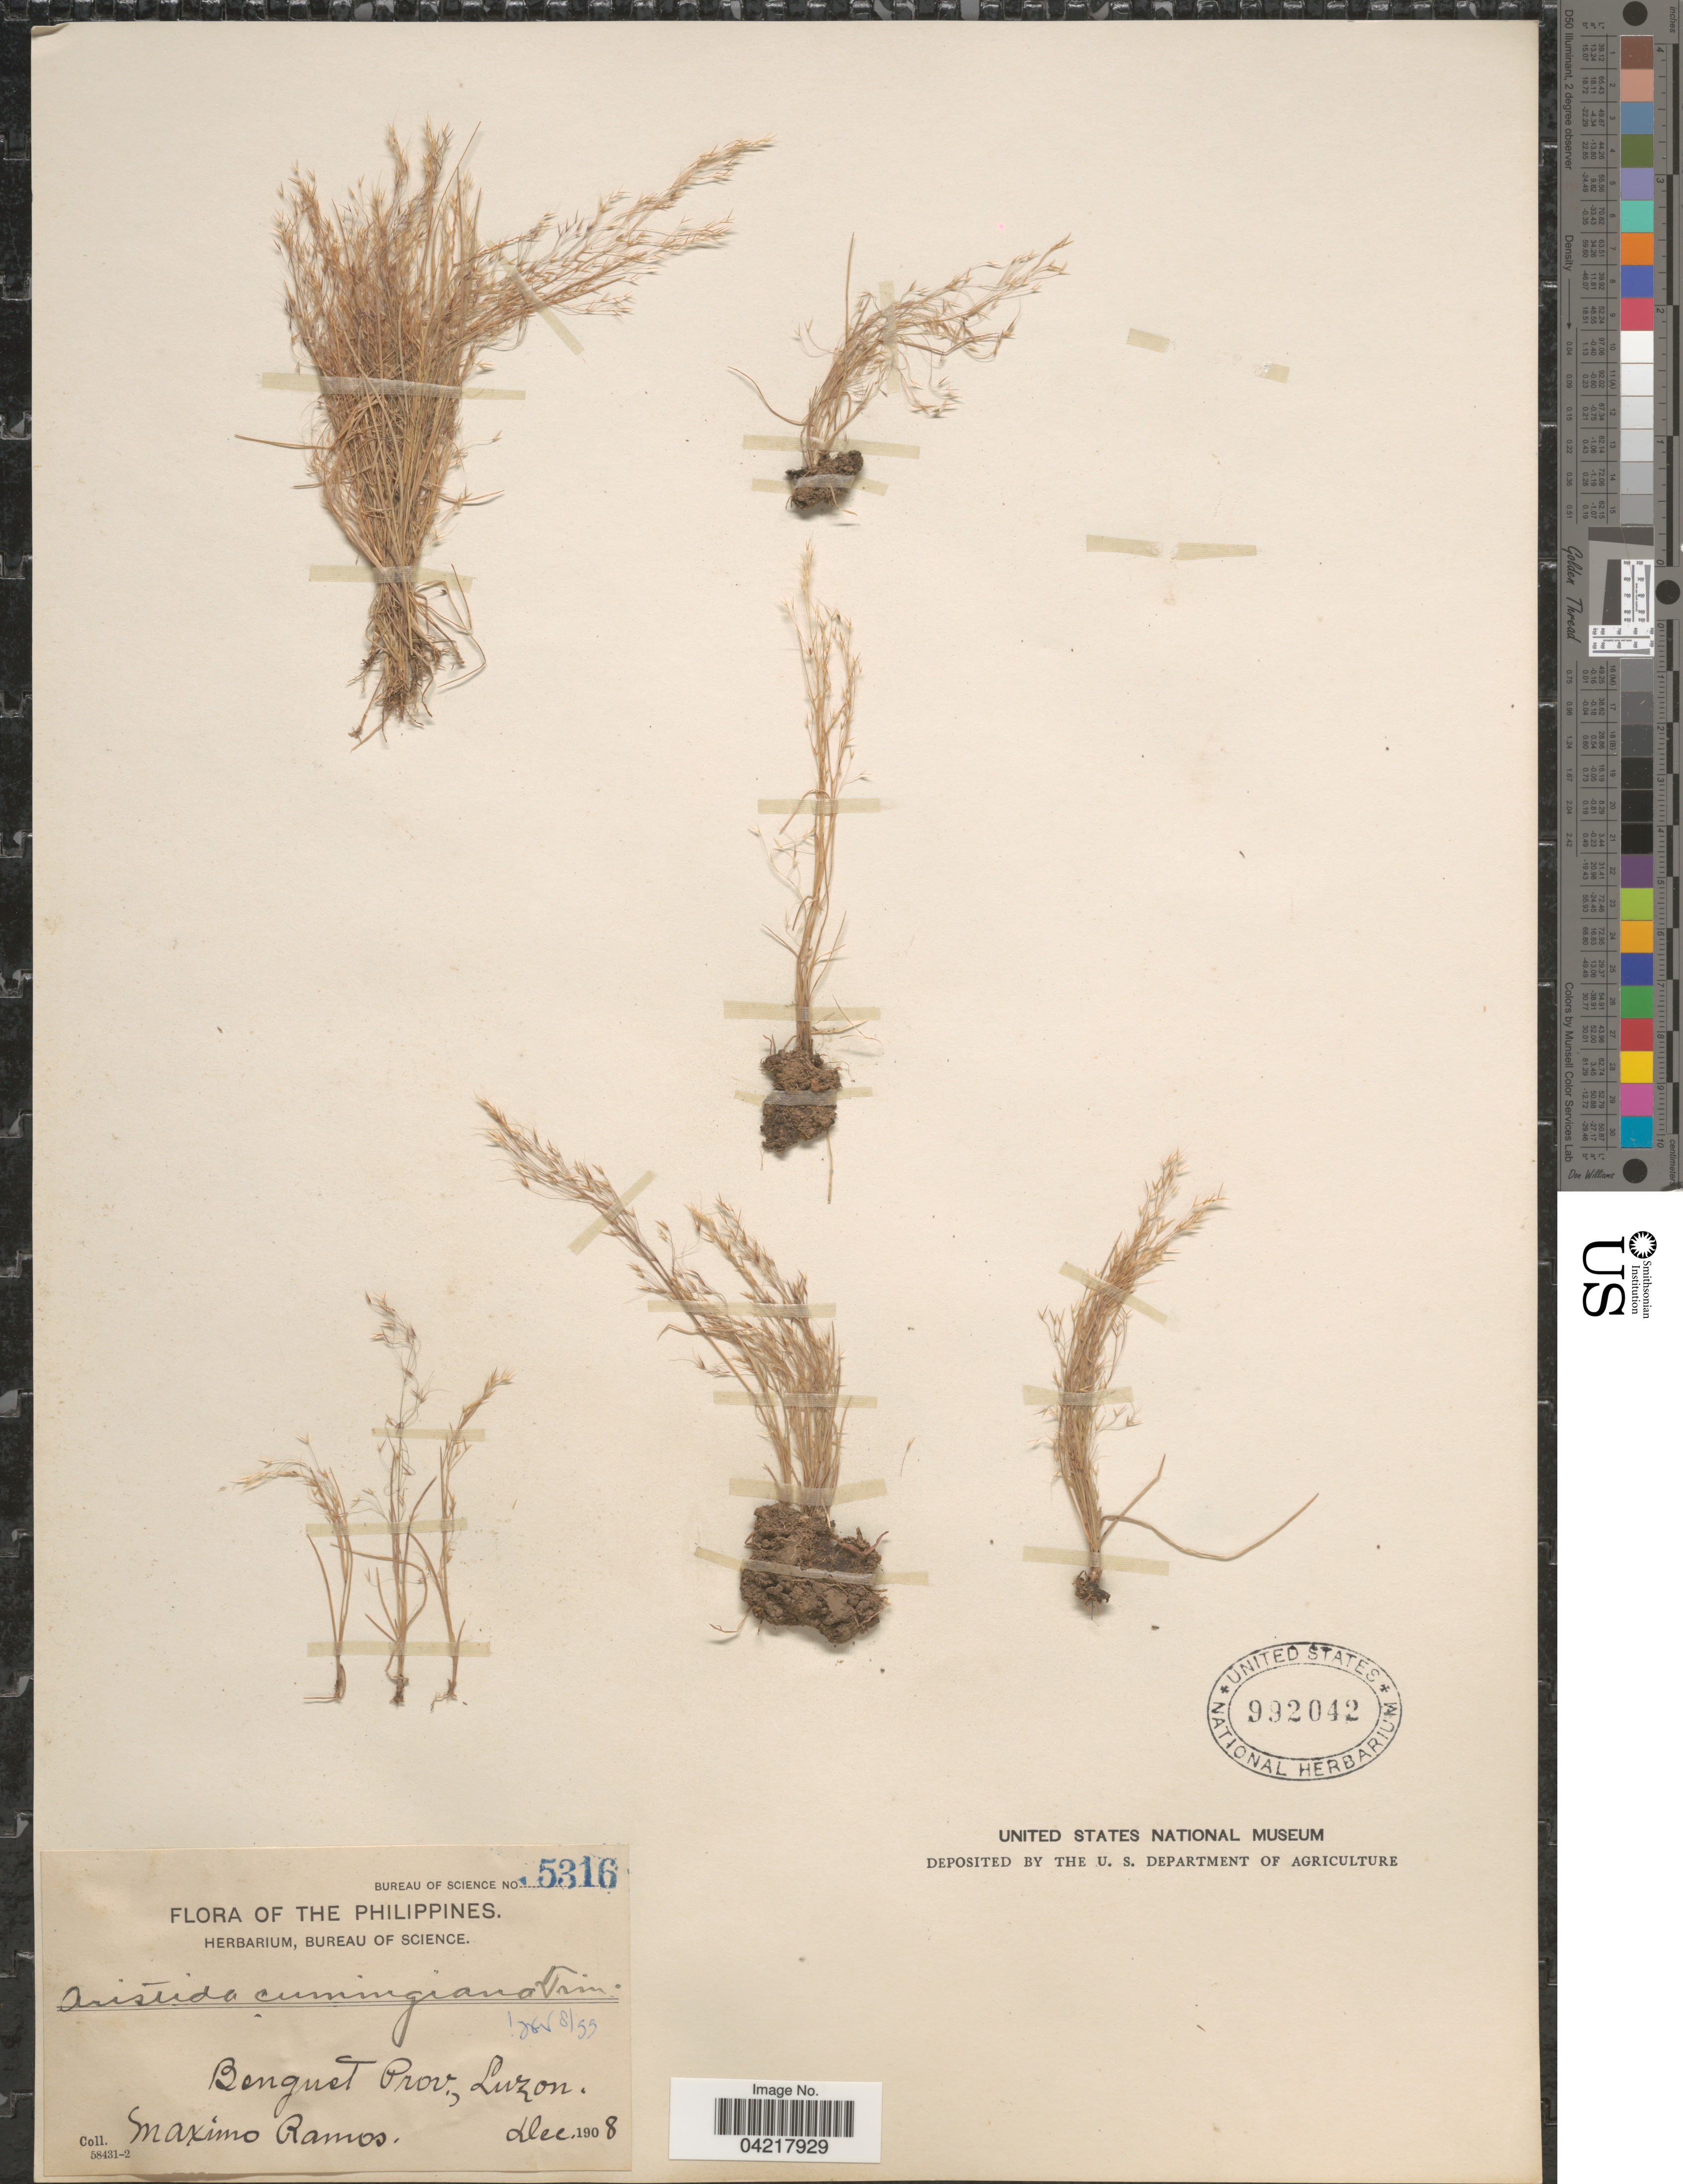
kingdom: Plantae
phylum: Tracheophyta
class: Liliopsida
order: Poales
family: Poaceae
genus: Aristida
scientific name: Aristida cumingiana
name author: Trin. & Rupr.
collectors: M. Ramos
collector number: Bureau of Science 5316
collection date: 1908-12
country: Philippines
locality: Benguet Prov., Luzon.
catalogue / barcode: US 992042